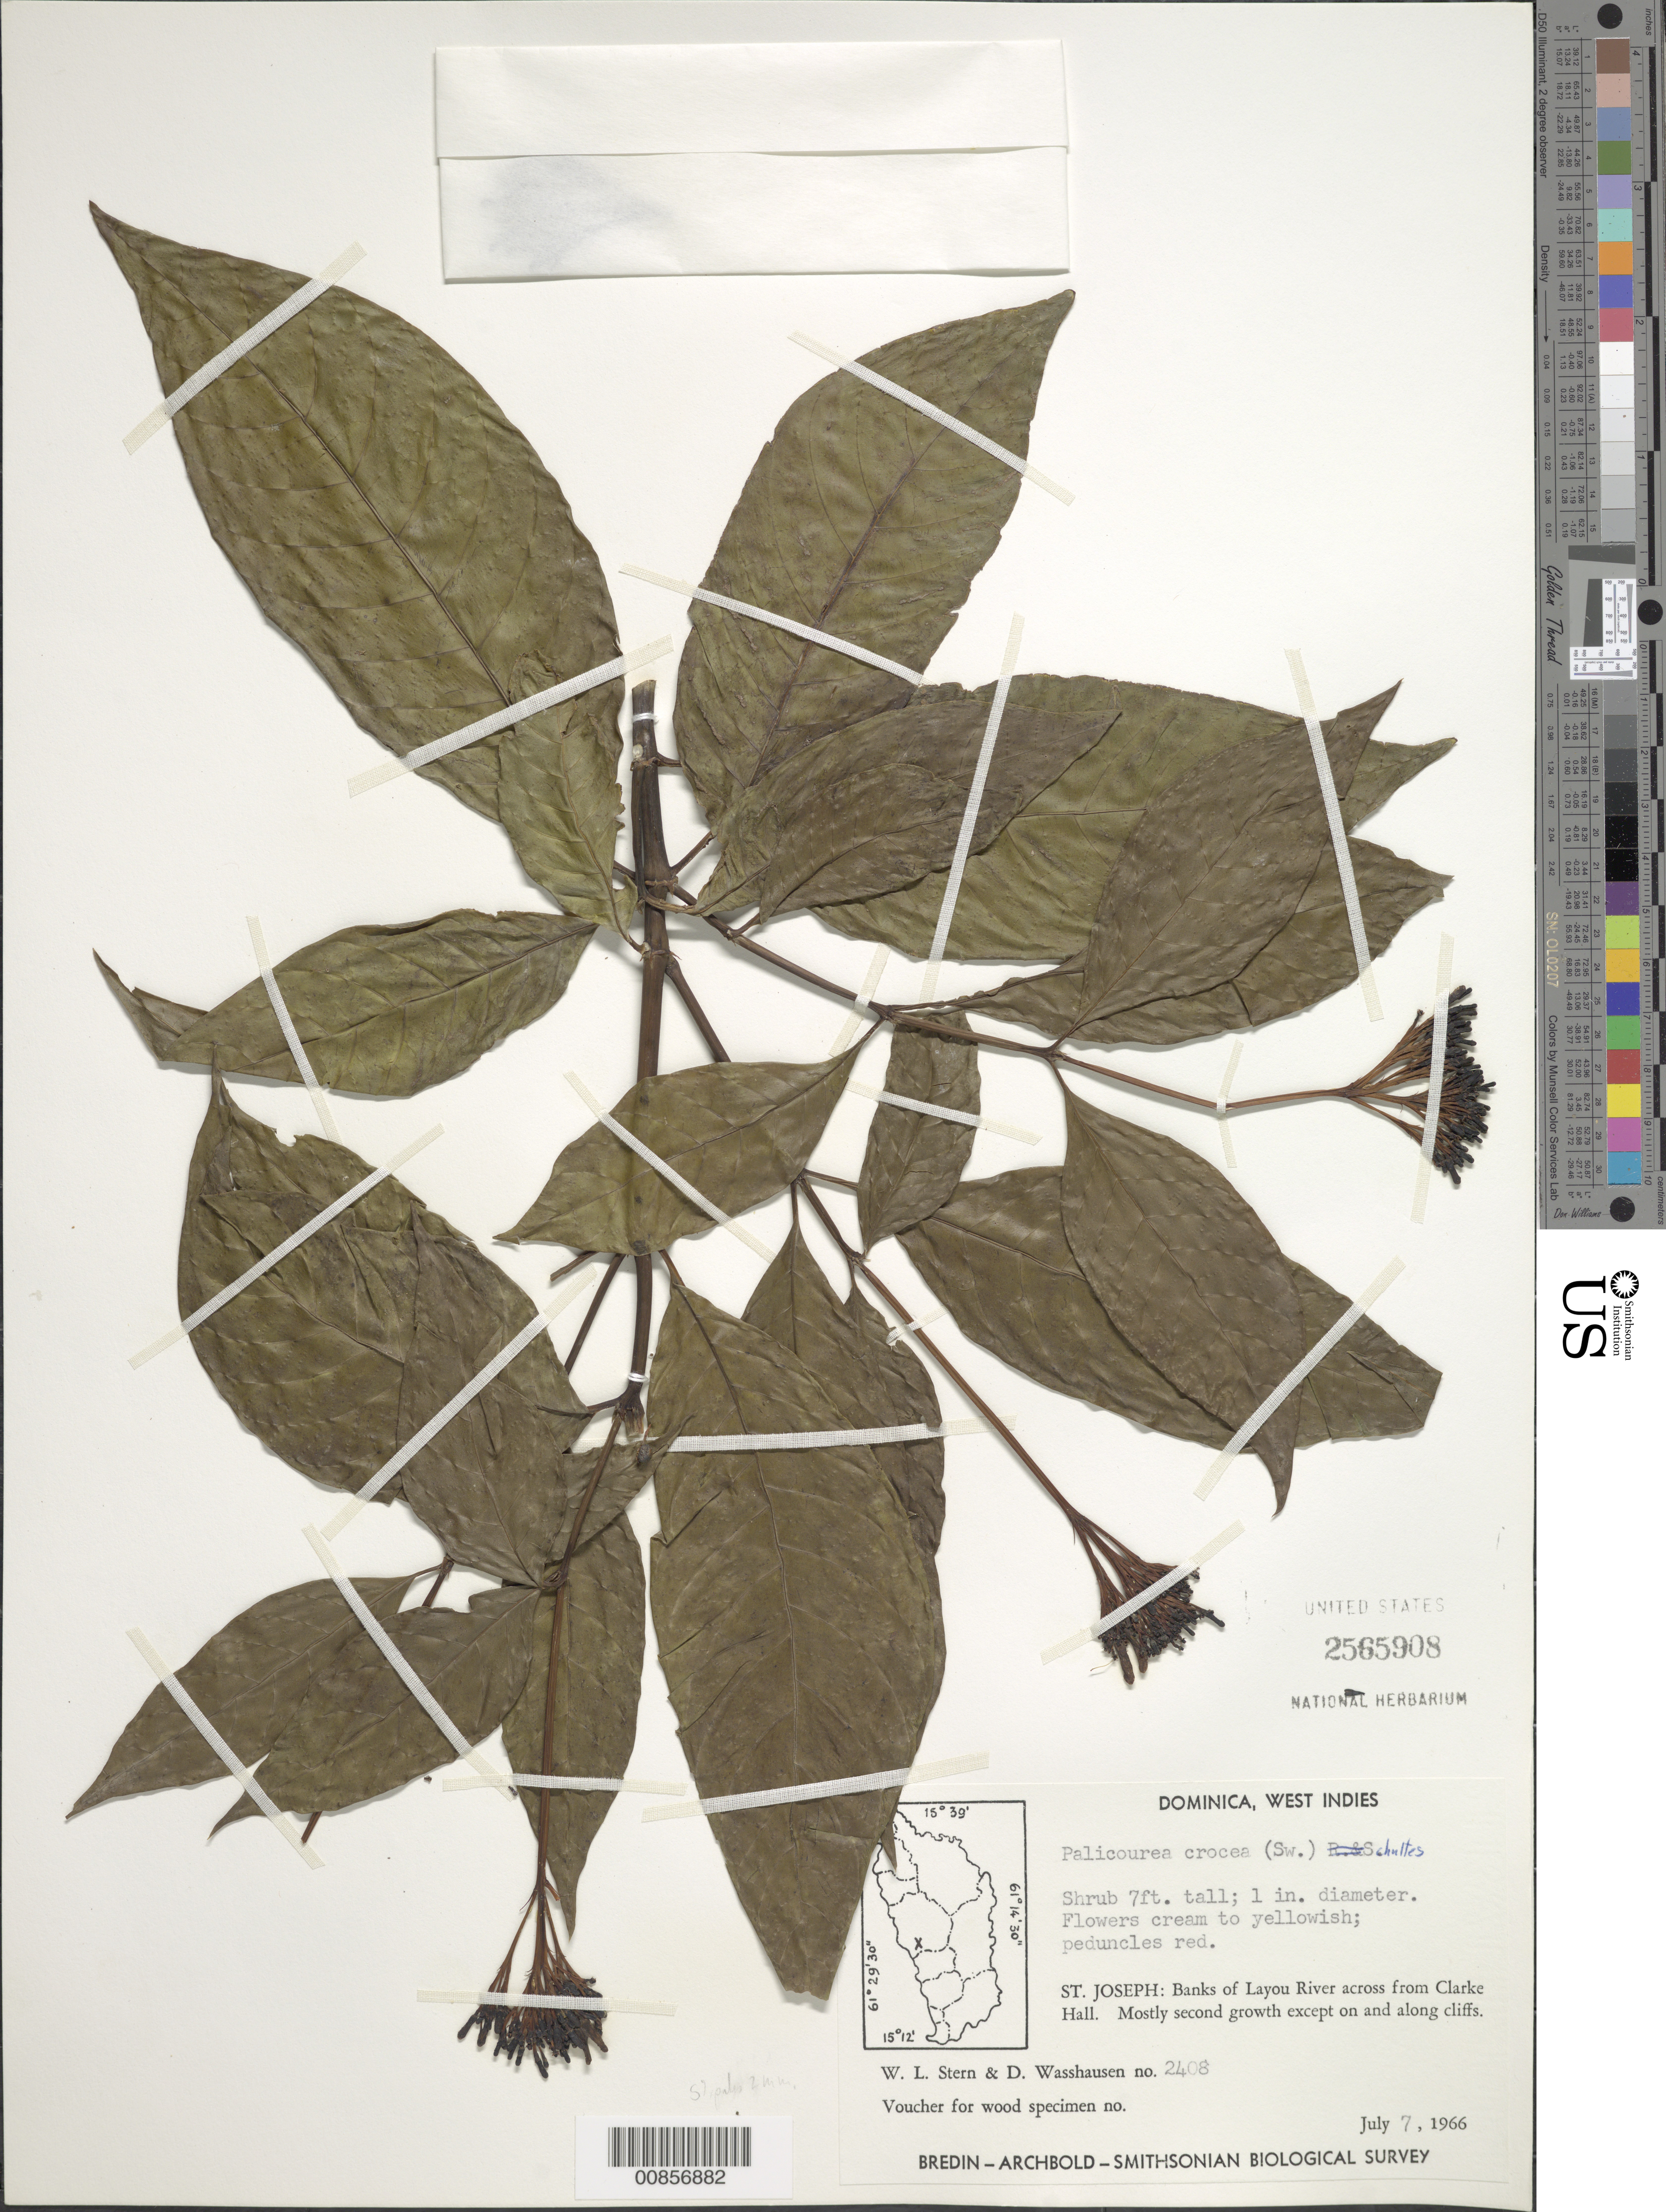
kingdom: Plantae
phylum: Tracheophyta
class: Magnoliopsida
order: Gentianales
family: Rubiaceae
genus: Palicourea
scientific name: Palicourea crocea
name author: (Sw.) Schult.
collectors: W. L. Stern & D. C. Wasshausen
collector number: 2408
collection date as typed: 07 Jul 1966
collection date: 1966-07-07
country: Dominica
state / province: St. Joseph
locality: Banks of Layou River across from Clake Hall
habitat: On banks of river; mosly secondary growth, except on and along cliffs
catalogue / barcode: US 2565908